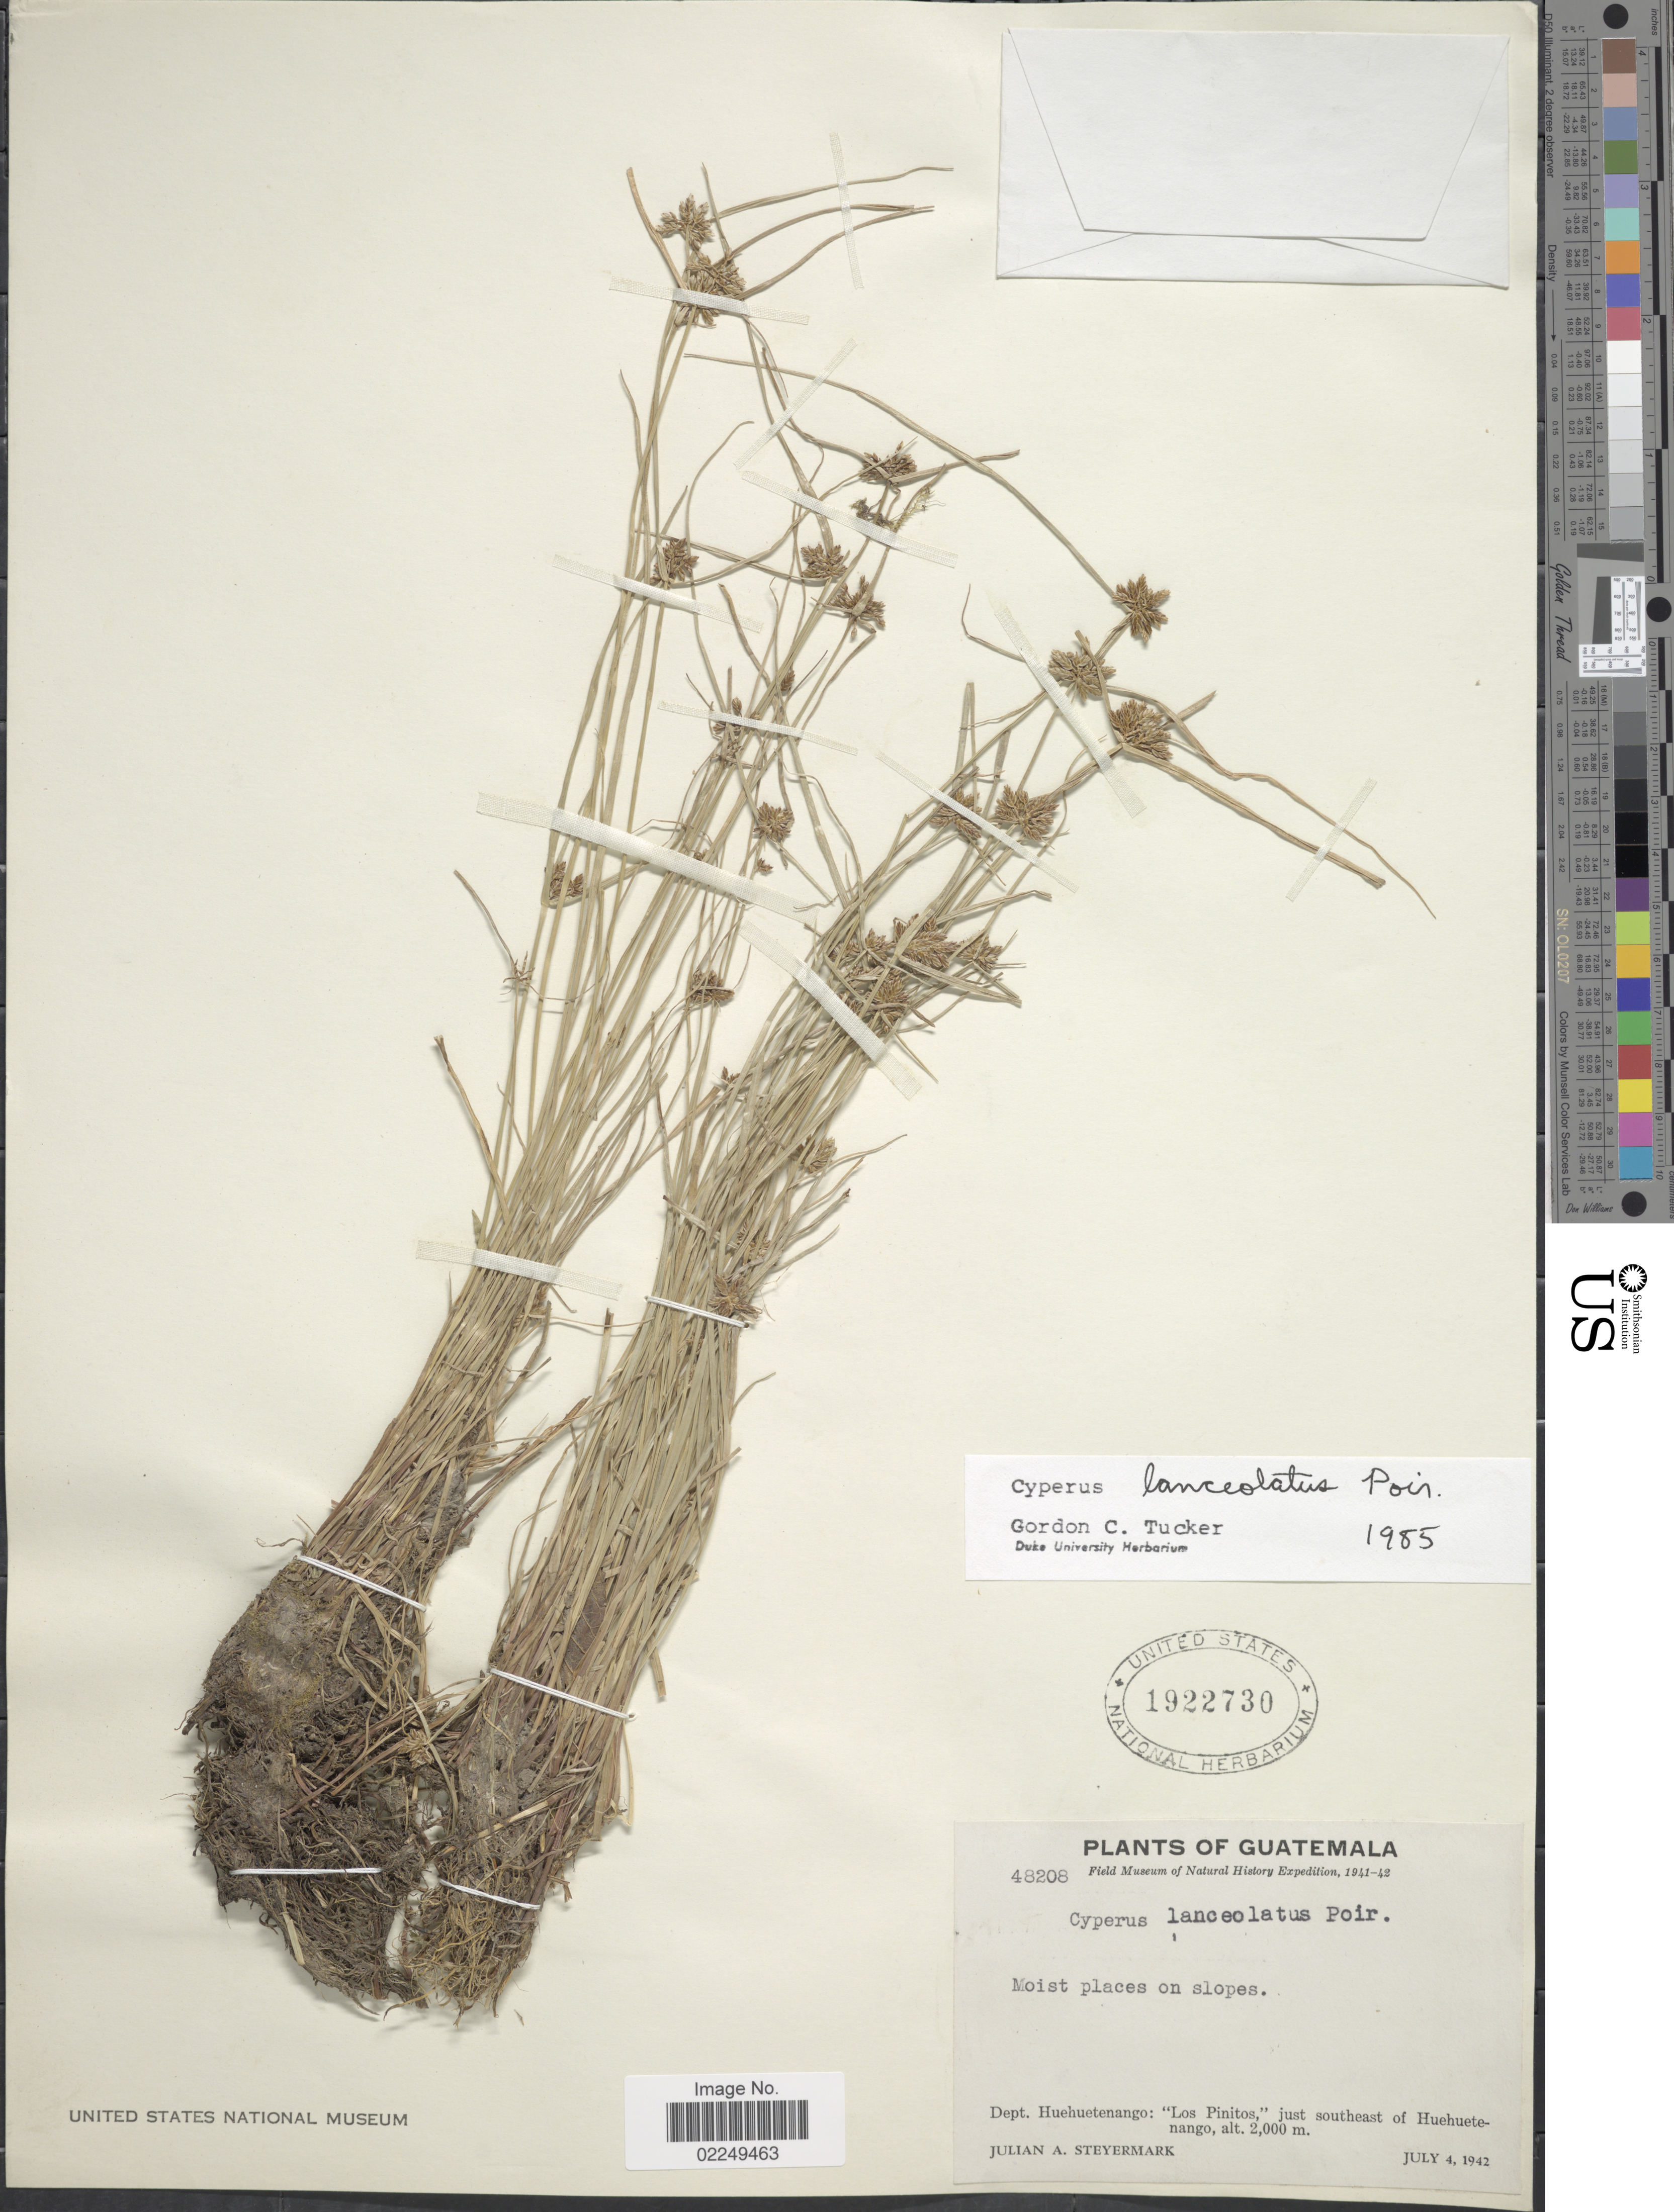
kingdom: Plantae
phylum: Tracheophyta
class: Liliopsida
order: Poales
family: Cyperaceae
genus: Cyperus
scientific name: Cyperus lanceolatus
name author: Poir.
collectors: J. Steyermark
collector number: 48208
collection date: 1942-07-04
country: Guatemala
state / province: Huehuetenango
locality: Dept. Huehuetenango: Los Pinitos, just southeast of Huehuetenango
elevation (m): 2000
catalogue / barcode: US 1922730